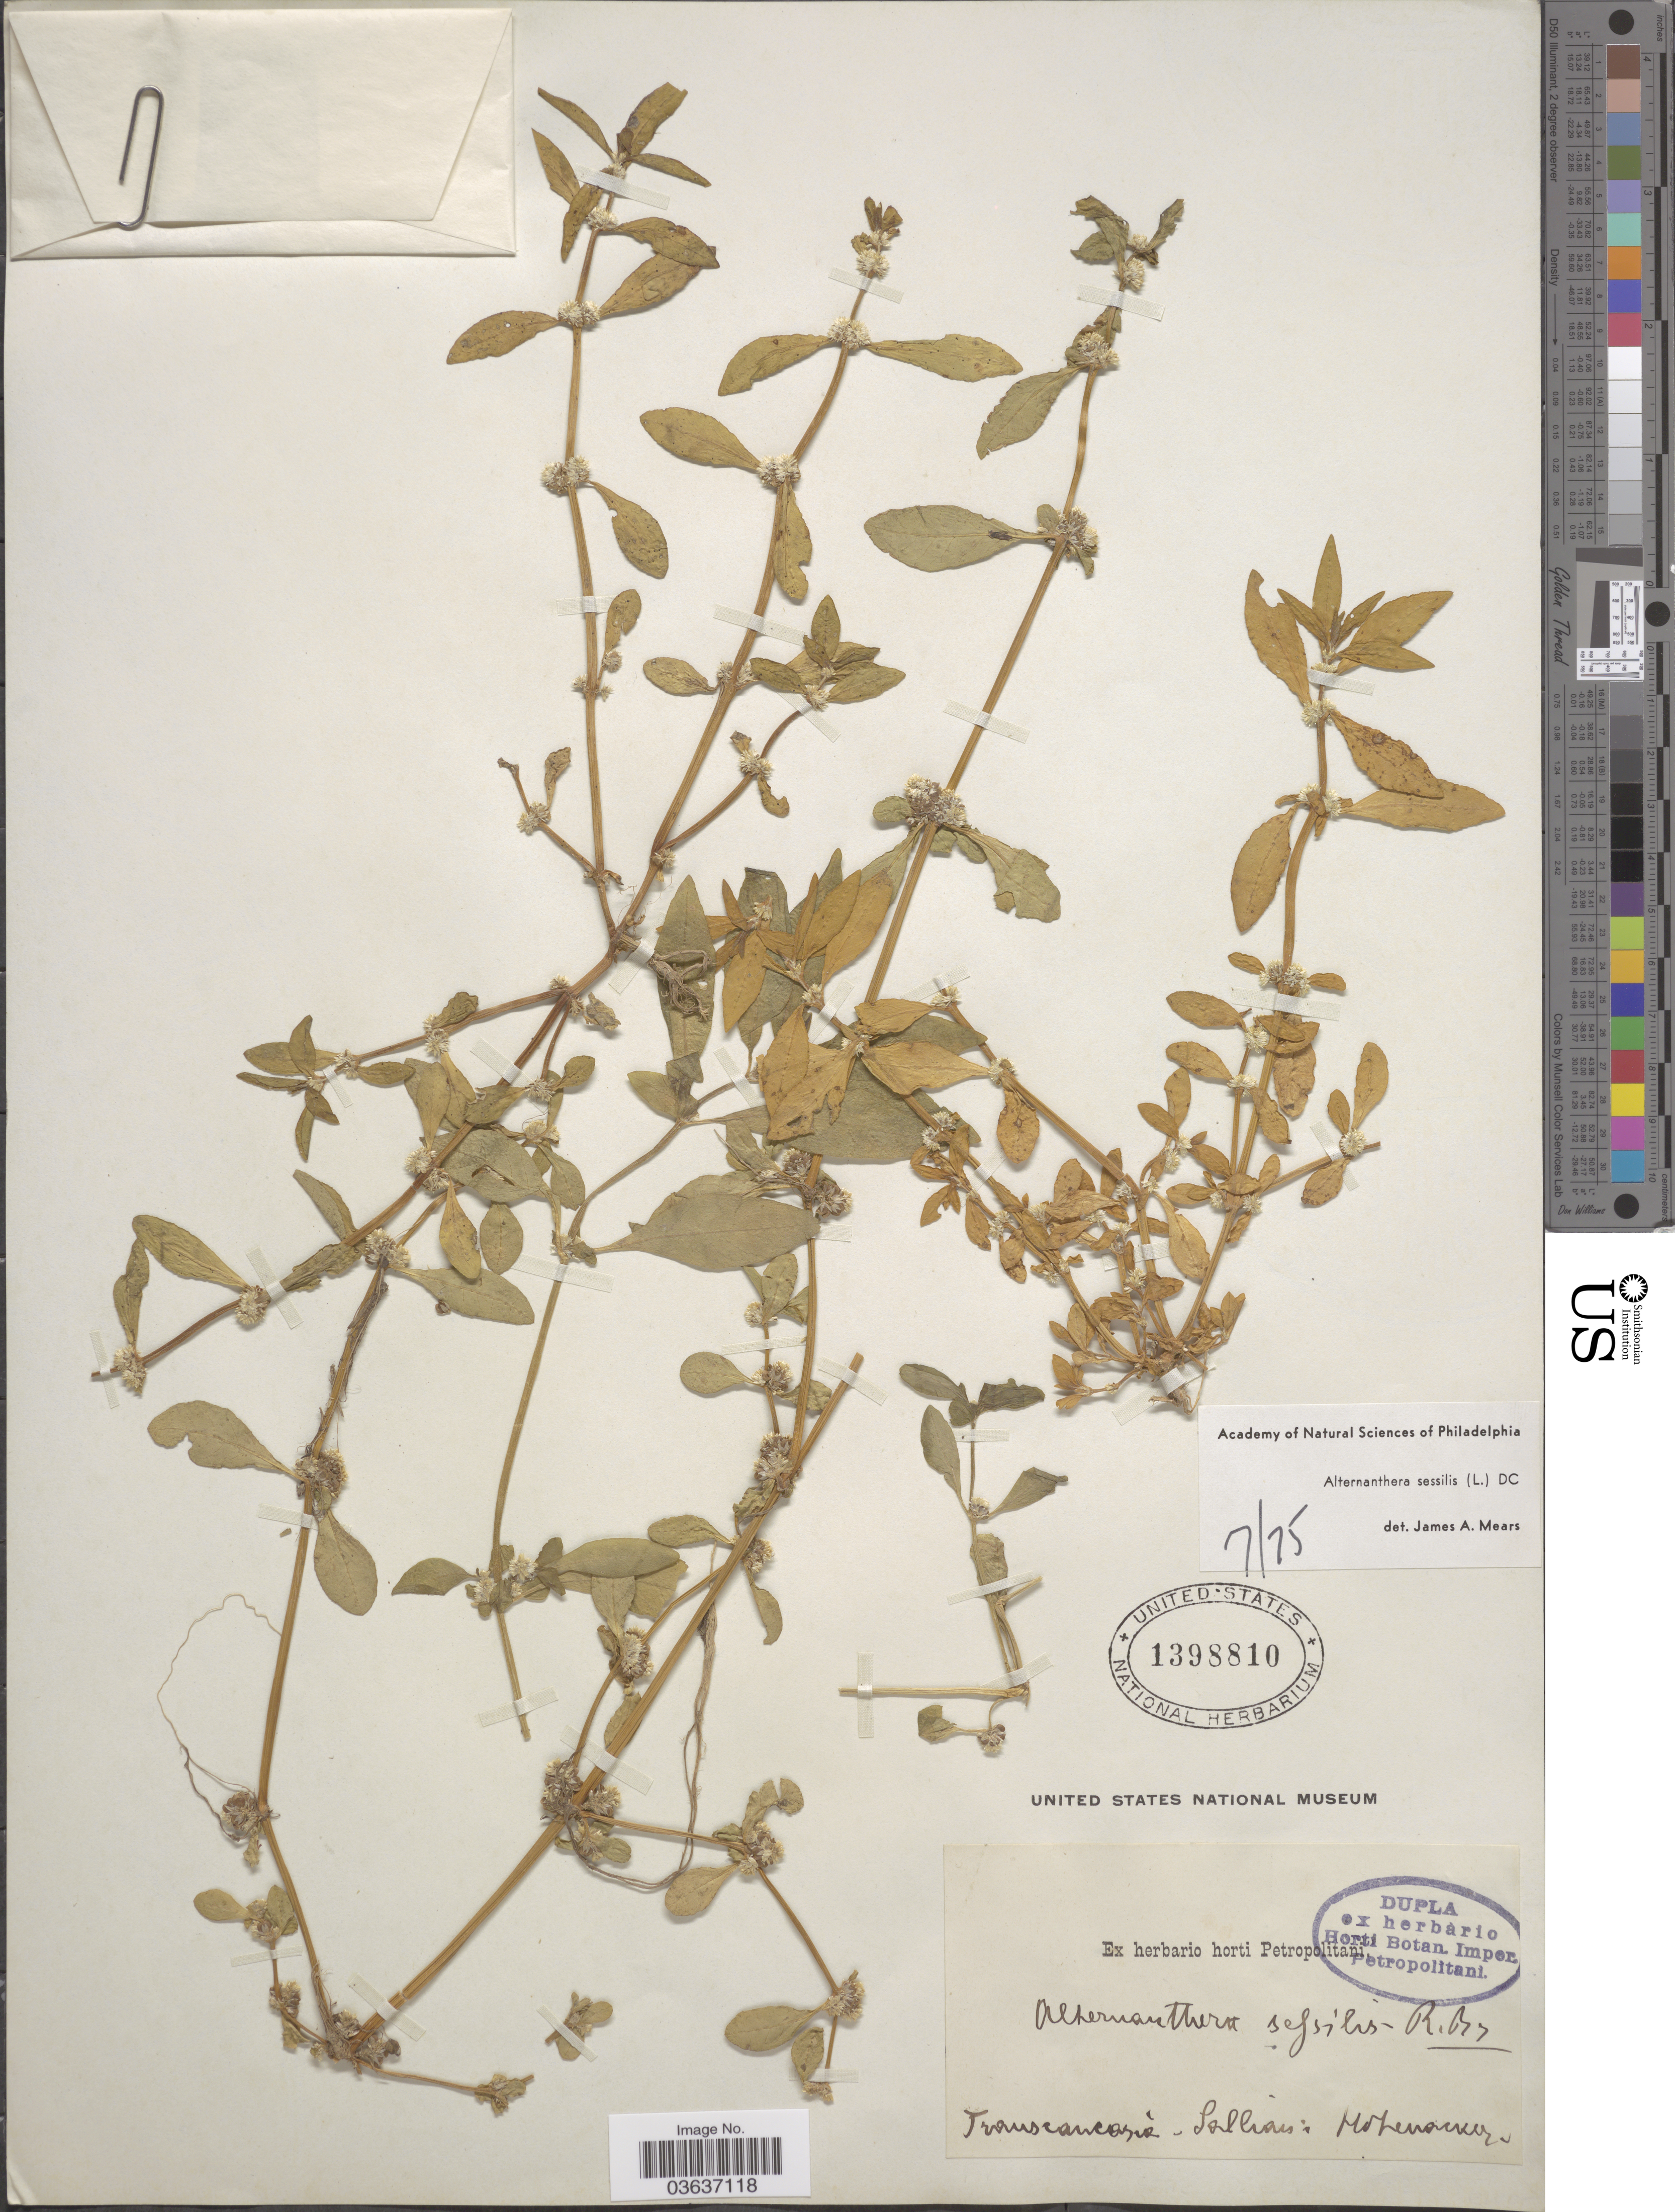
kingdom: Plantae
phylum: Tracheophyta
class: Magnoliopsida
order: Caryophyllales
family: Amaranthaceae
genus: Alternanthera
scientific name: Alternanthera sessilis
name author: (L.) DC.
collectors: Hohenacker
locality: Transcaucasie-Laliais. [interpreted]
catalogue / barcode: US 1398810